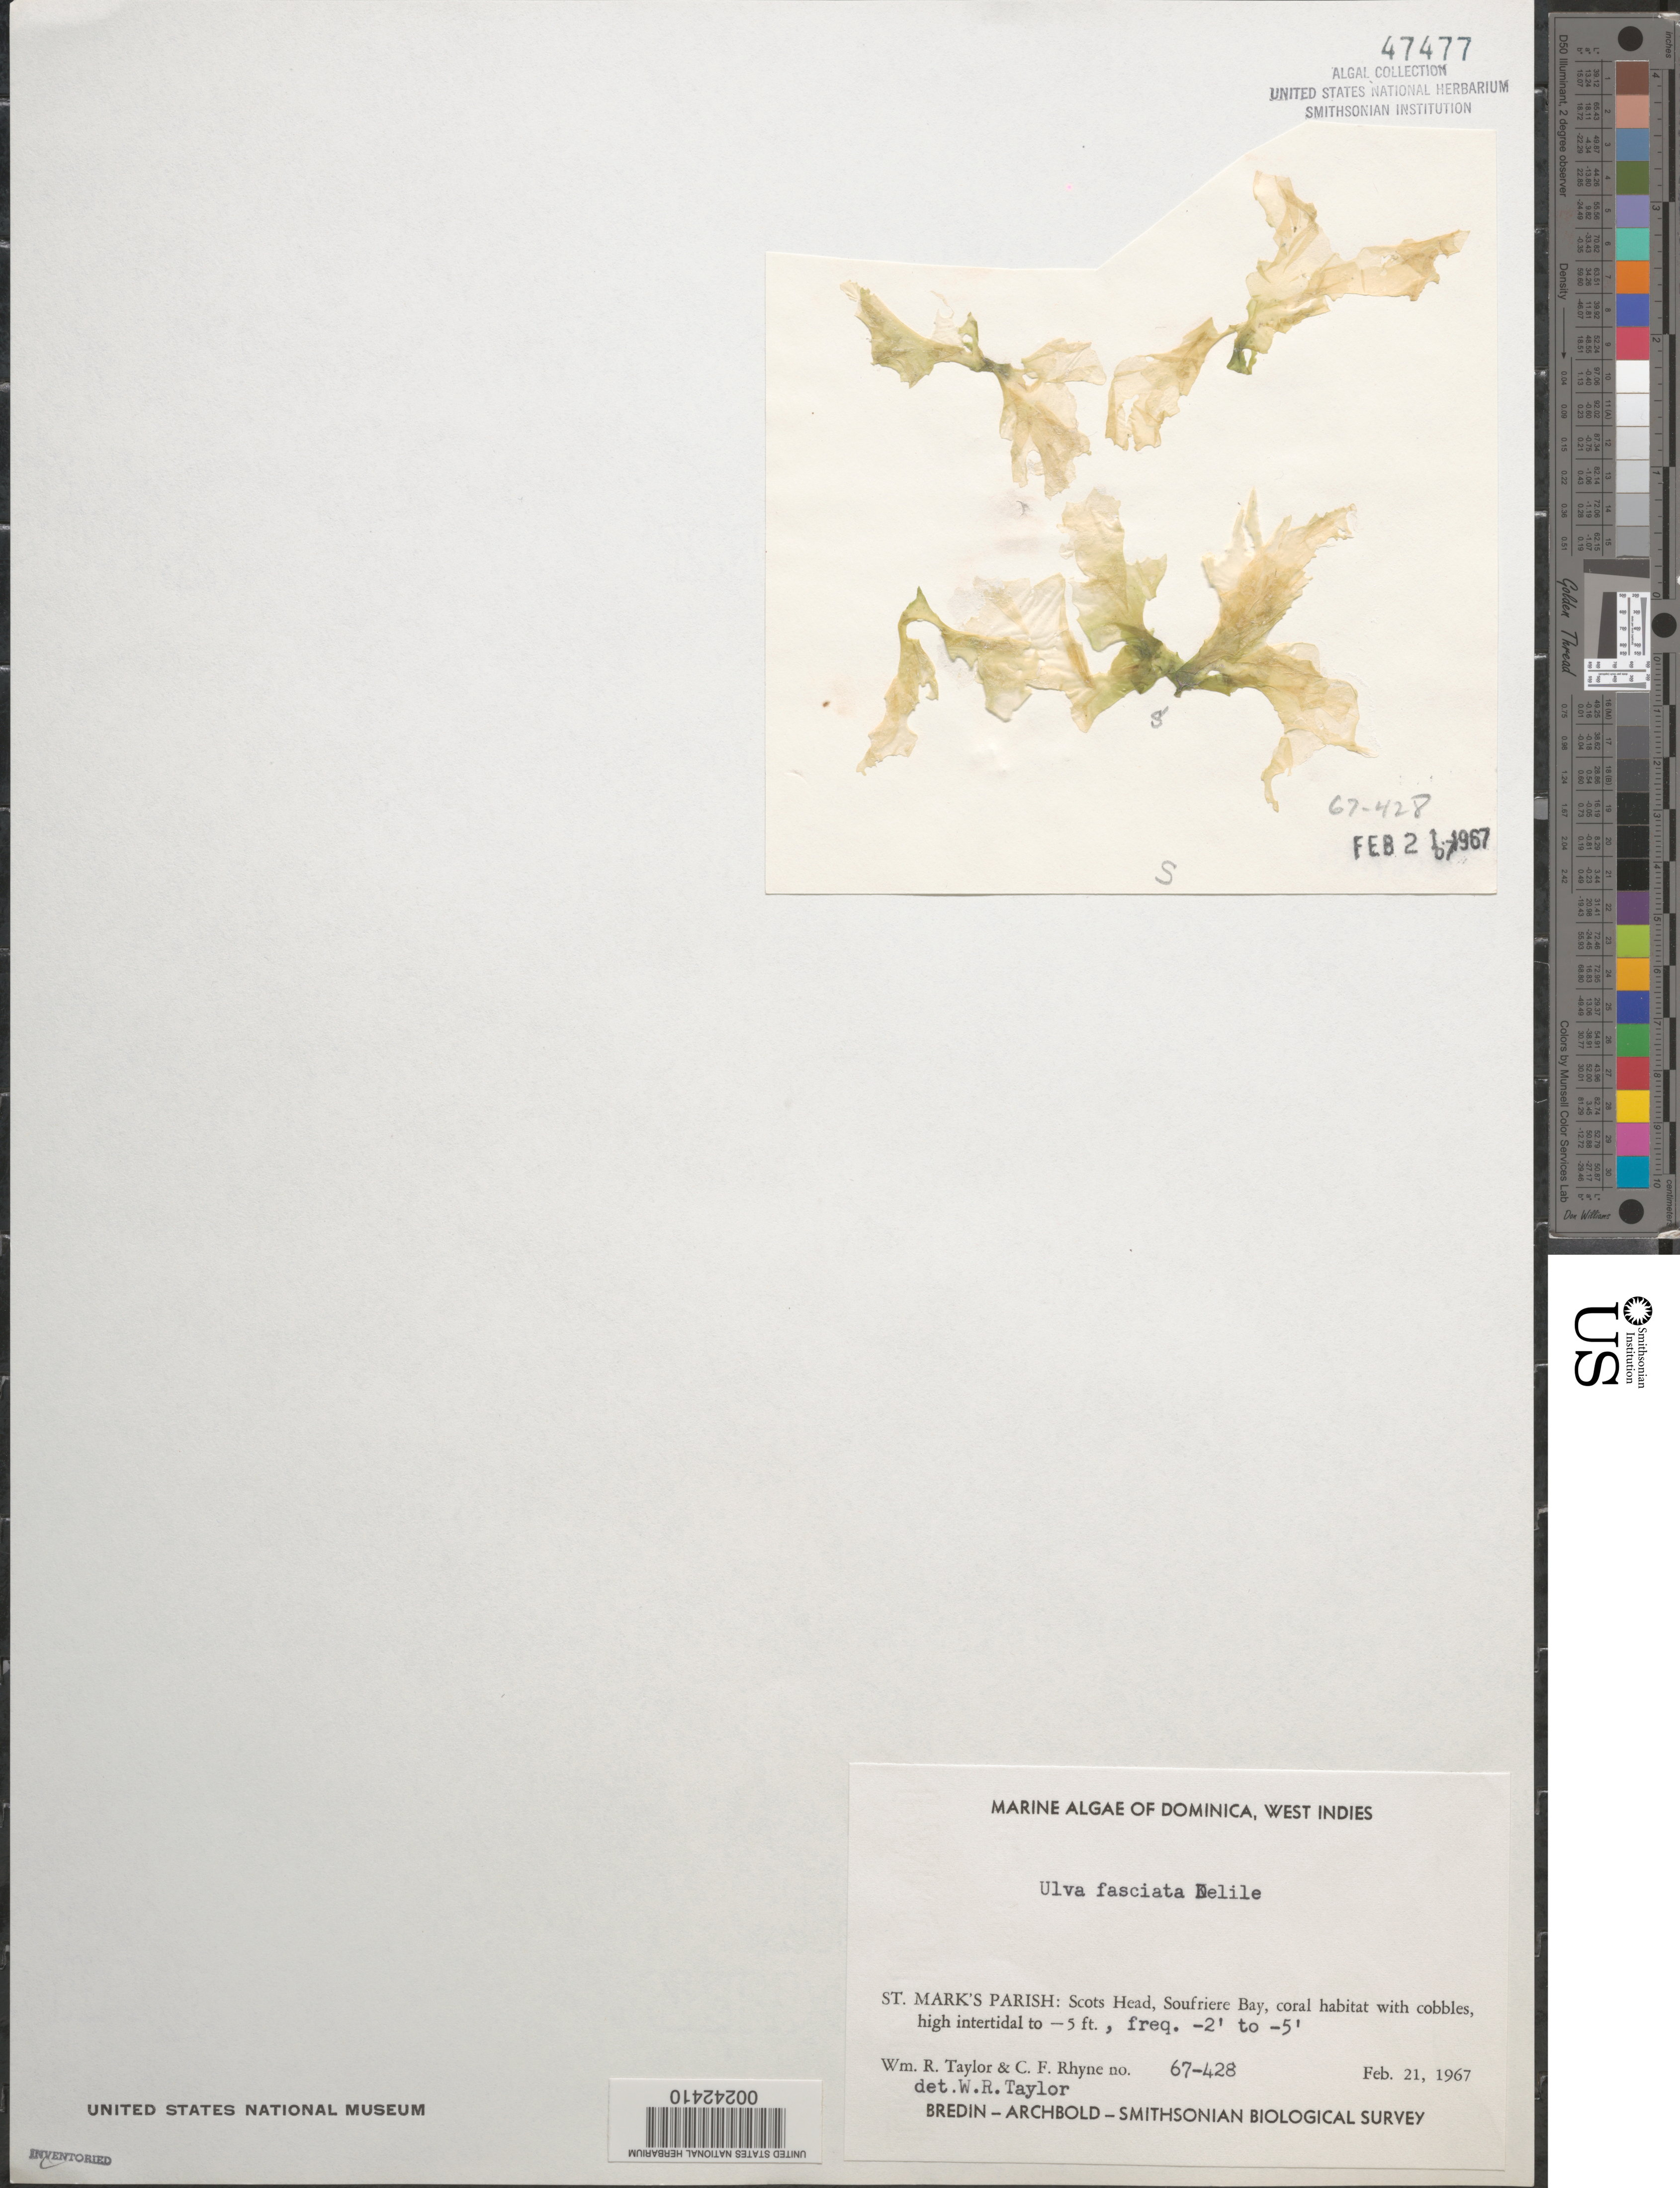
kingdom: Plantae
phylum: Chlorophyta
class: Ulvophyceae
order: Ulvales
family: Ulvaceae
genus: Ulva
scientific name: Ulva lactuca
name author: L.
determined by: Algae name updating Project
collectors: W. R. Taylor & C. Rhyne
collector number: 67-428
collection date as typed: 21 Feb 1967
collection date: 1967-02-21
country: Dominica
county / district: St. Mark's Parish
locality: Scots Head, Soufriere Bay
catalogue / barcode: US 47477